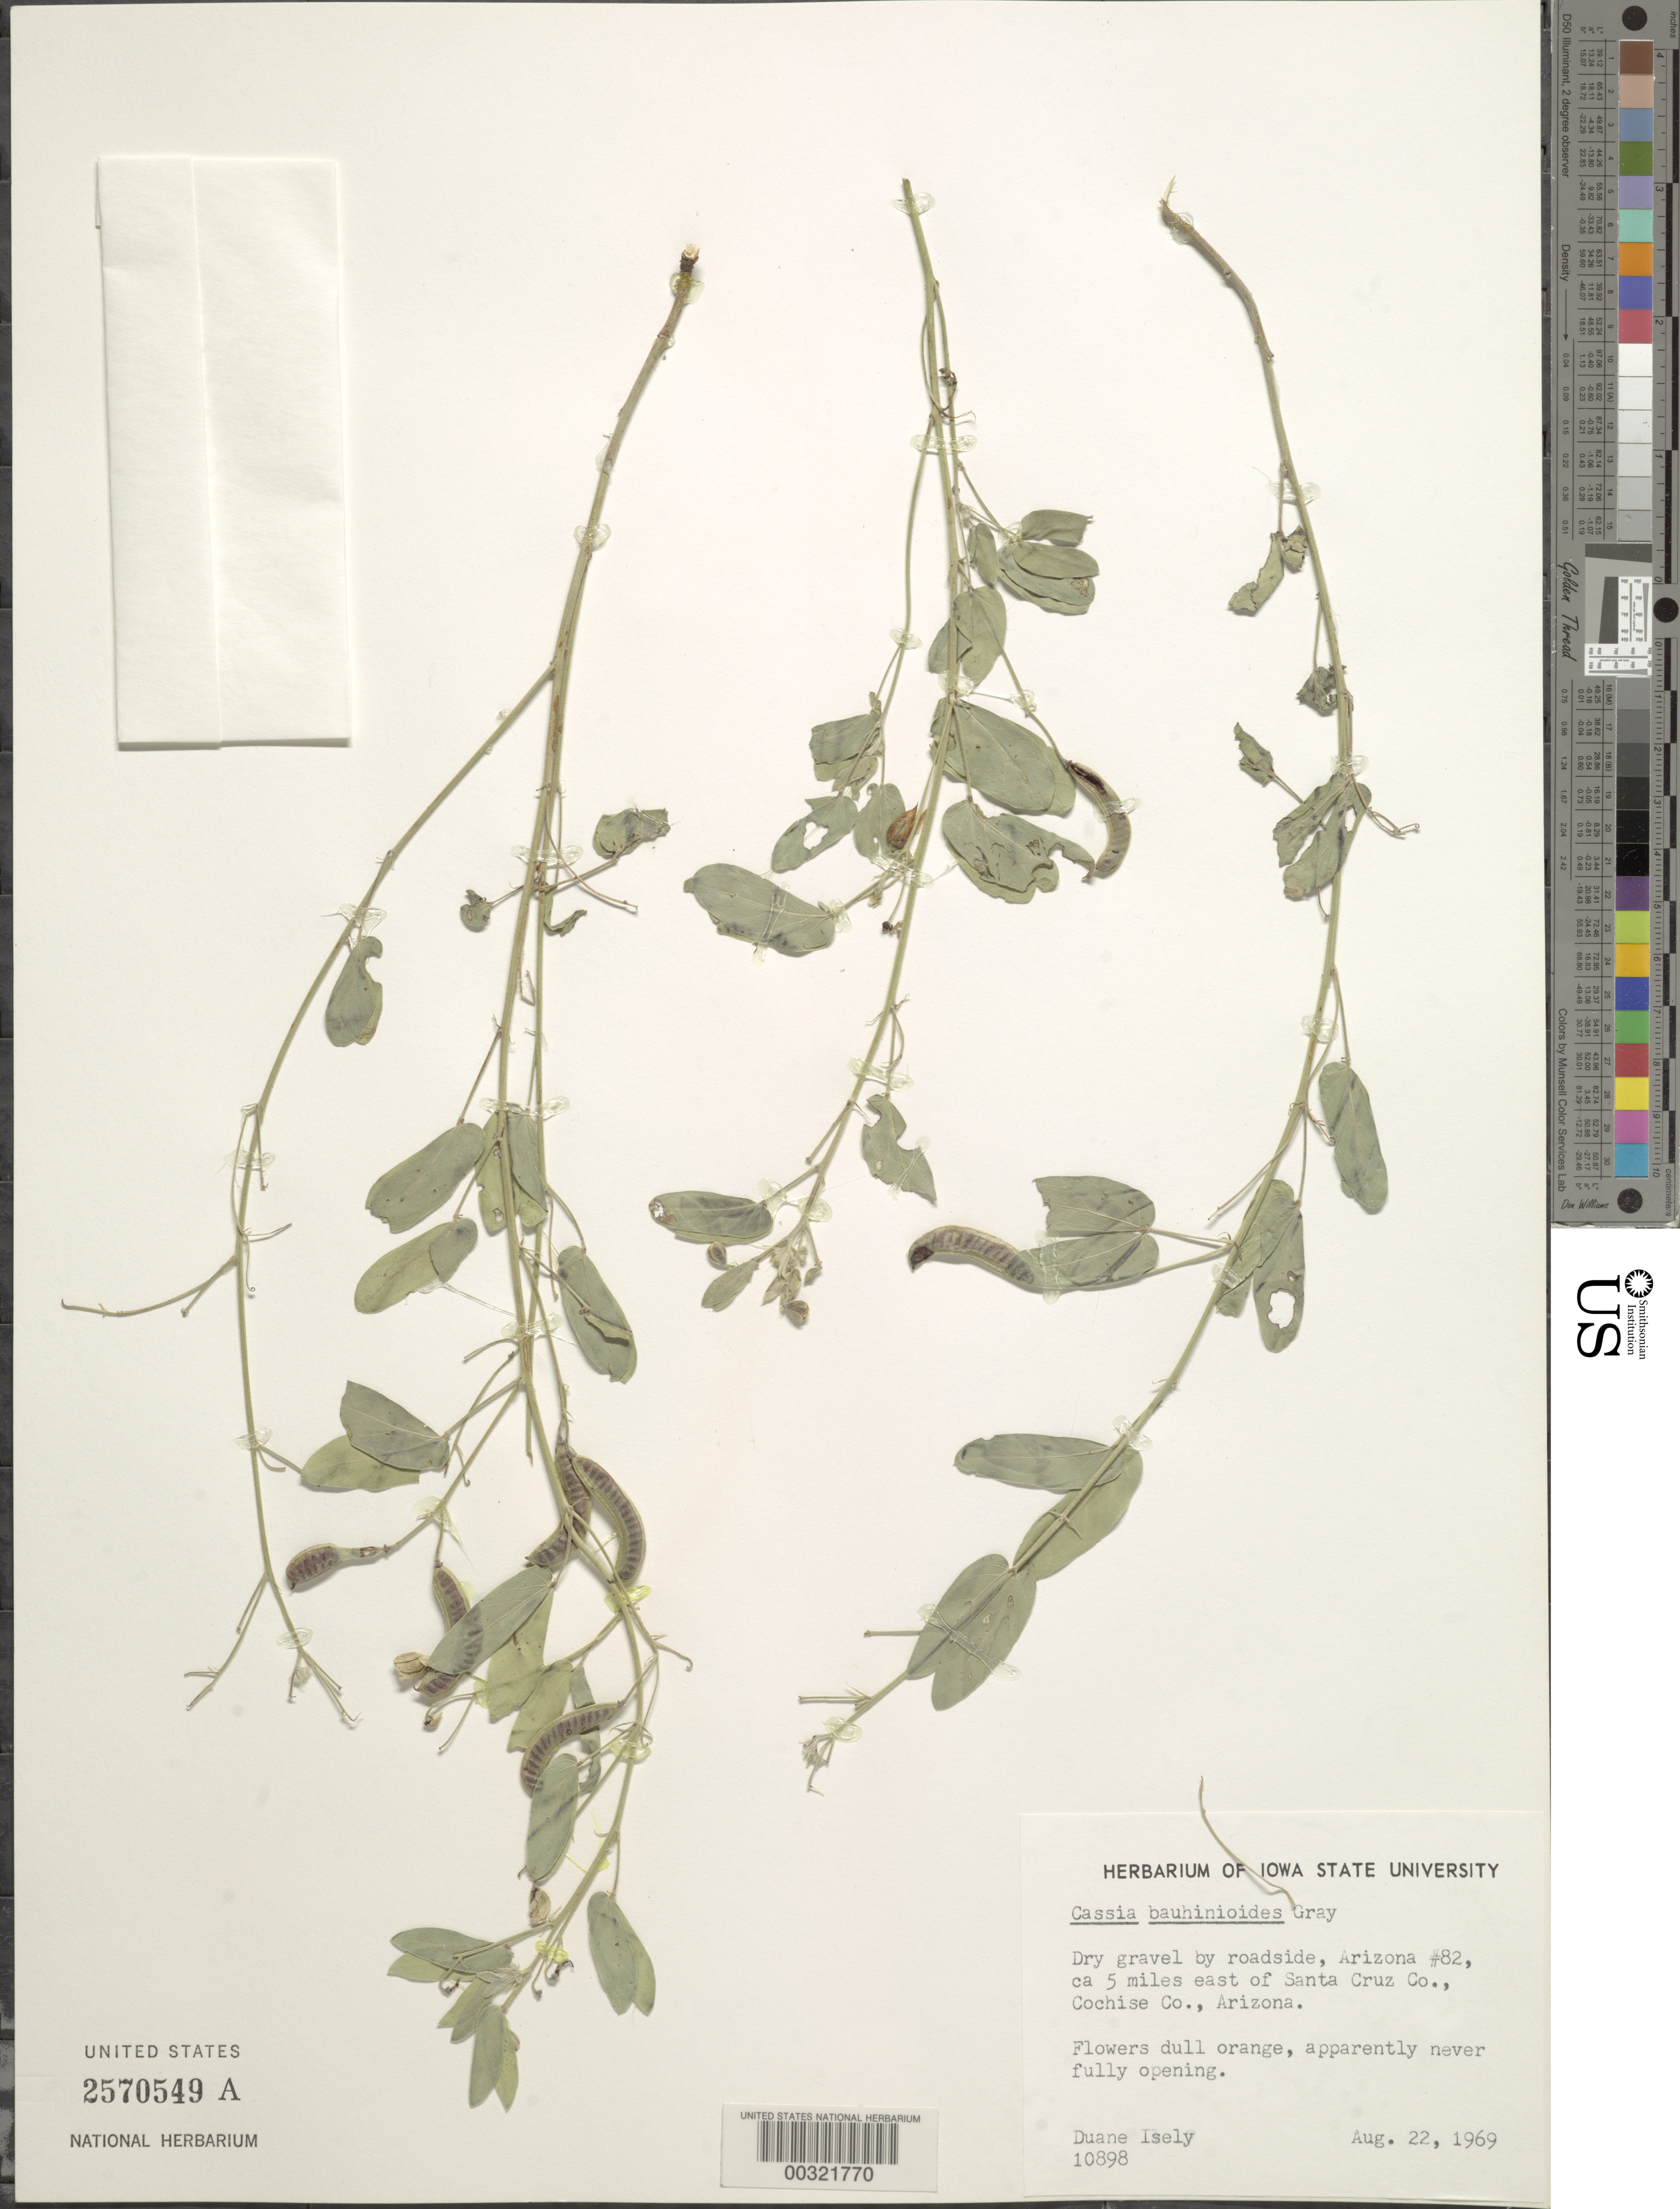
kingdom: Plantae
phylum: Tracheophyta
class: Magnoliopsida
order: Fabales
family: Fabaceae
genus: Senna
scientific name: Senna bauhinioides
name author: (A. Gray) H.S. Irwin & Barneby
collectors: D. Isely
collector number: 10898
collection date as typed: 22 Aug 1969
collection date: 1969-08-22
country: United States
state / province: Arizona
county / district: Cochise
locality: Arizona 82, ca 5 mi e of santa cruz co.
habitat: Dry gravel by roadside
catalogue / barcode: US 2570549A